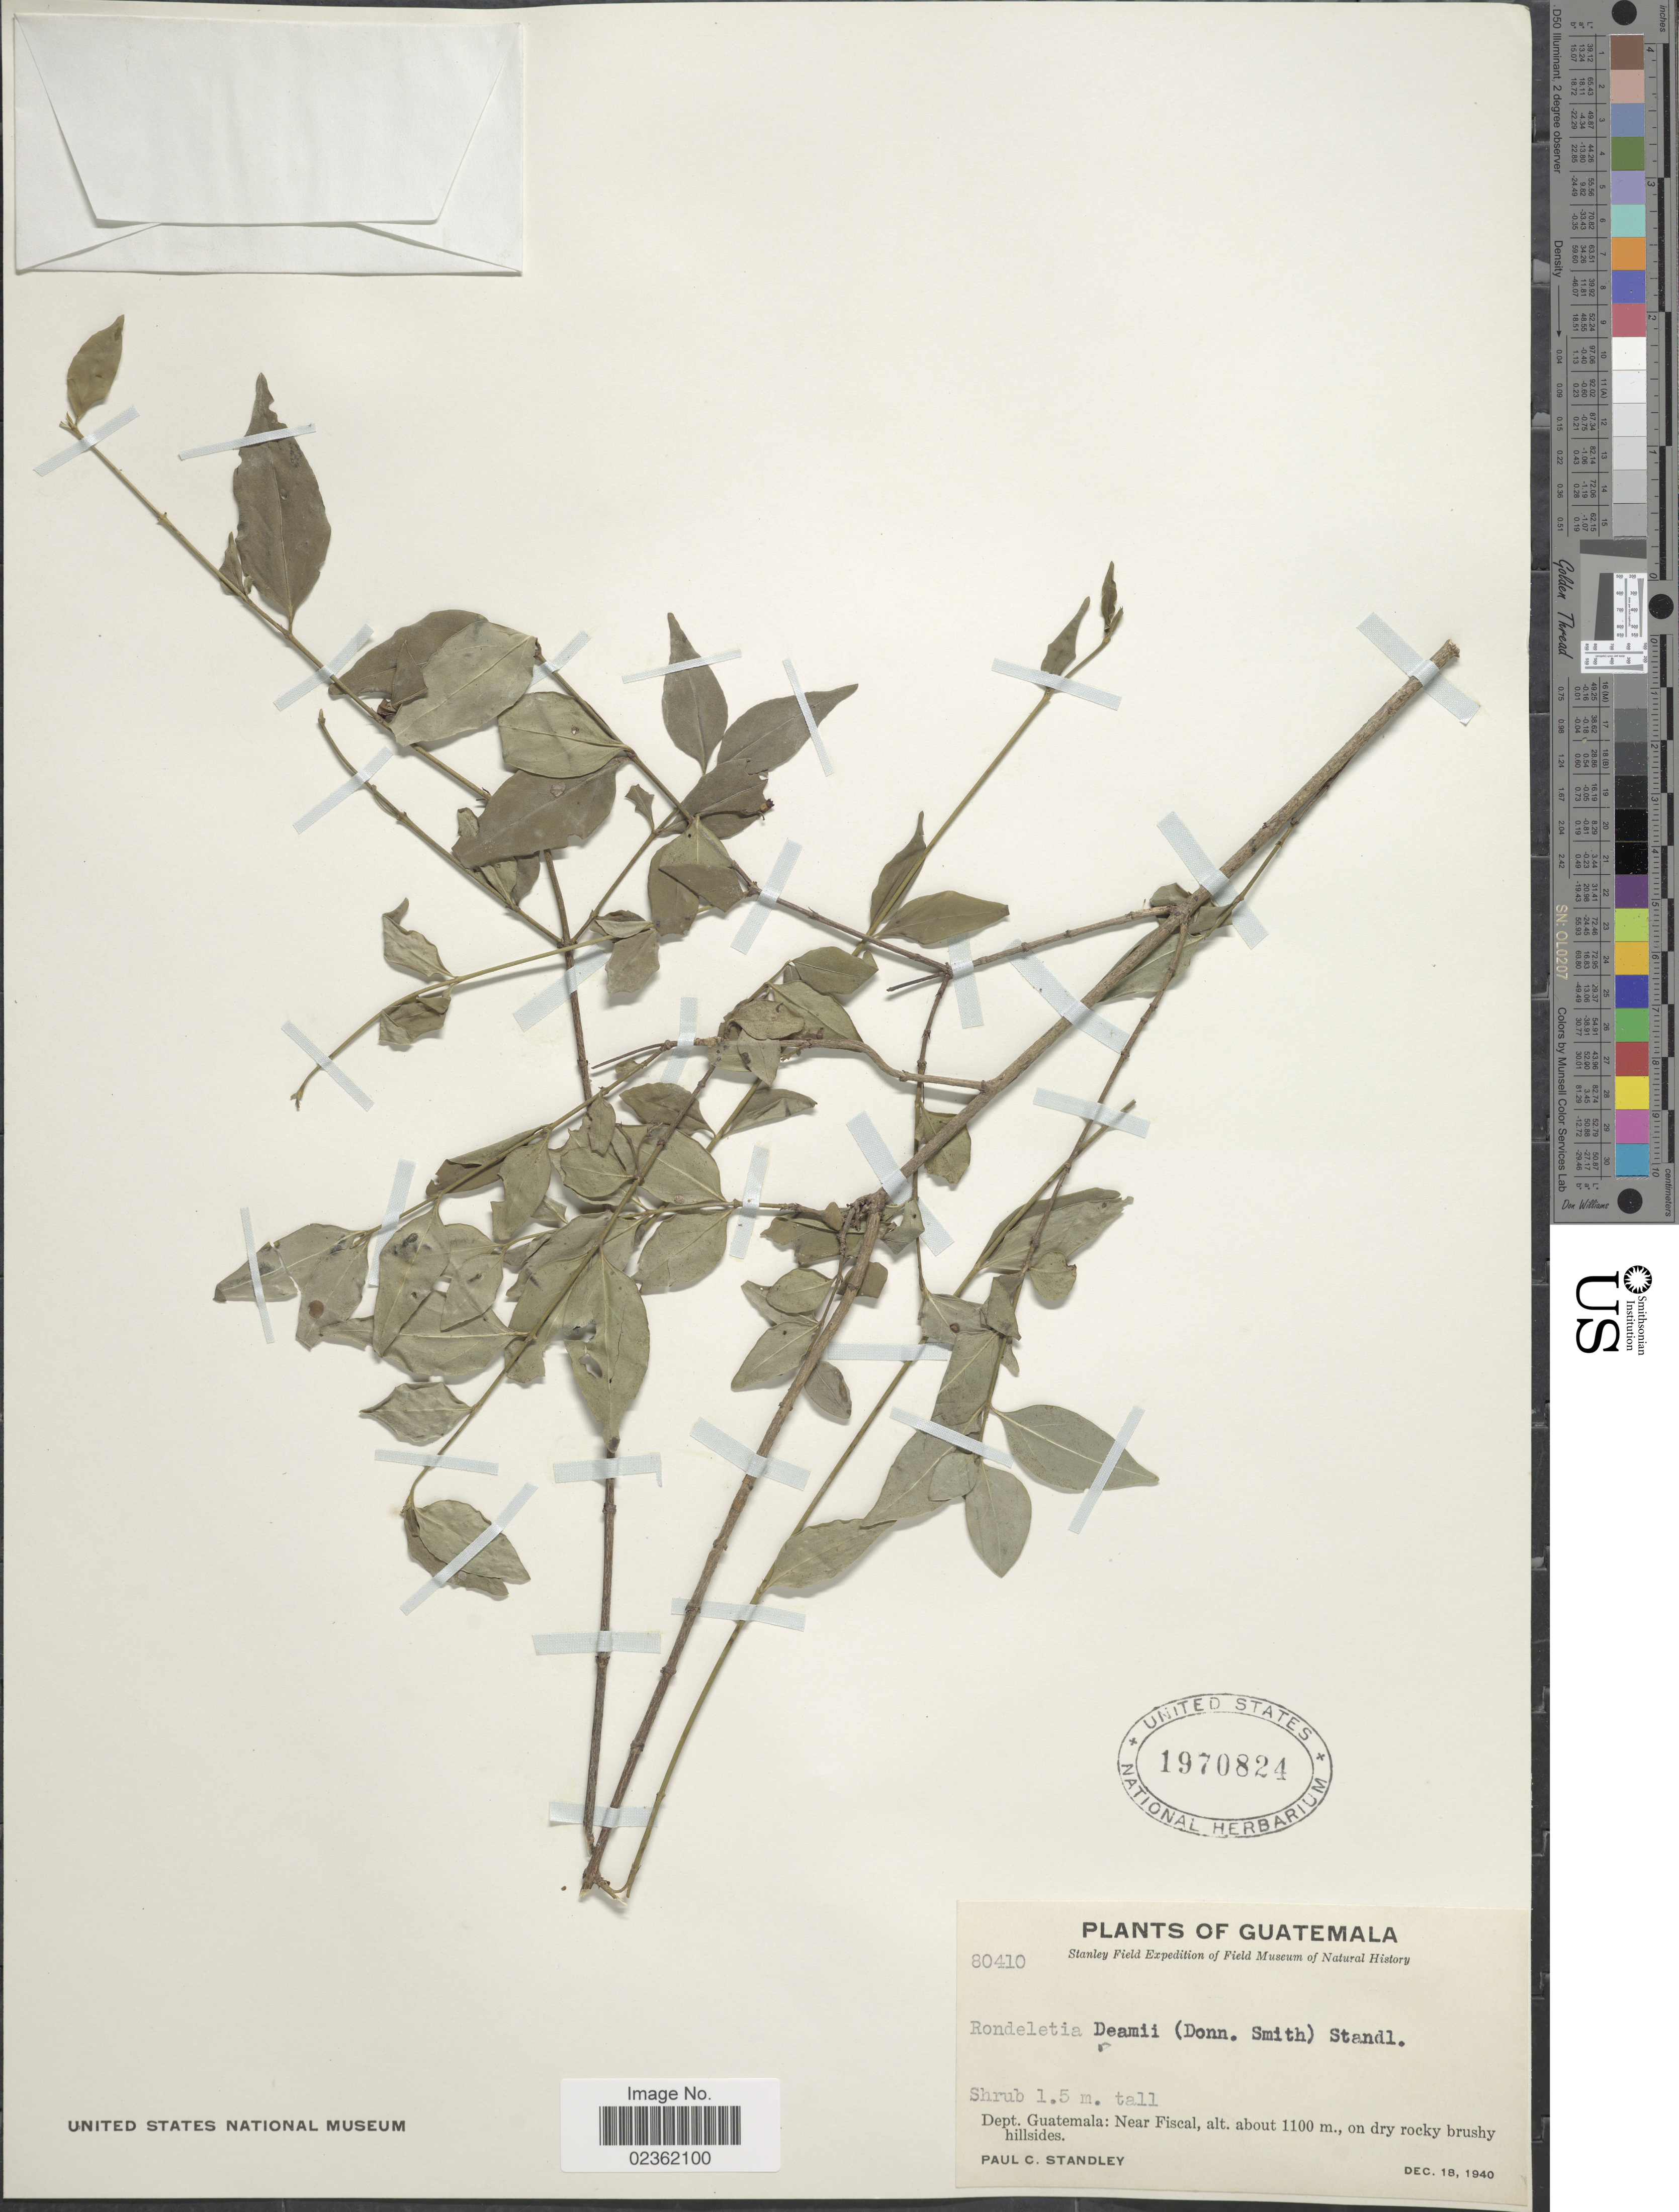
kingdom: Plantae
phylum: Tracheophyta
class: Magnoliopsida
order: Gentianales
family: Rubiaceae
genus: Rondeletia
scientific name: Rondeletia deamii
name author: (Donn. Sm.) Standl.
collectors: P. C. Standley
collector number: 80410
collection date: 1940-12-18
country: Guatemala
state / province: Guatemala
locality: Near Fiscal, on dry rocky brushy hillsides.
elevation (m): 1100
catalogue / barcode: US 1970824